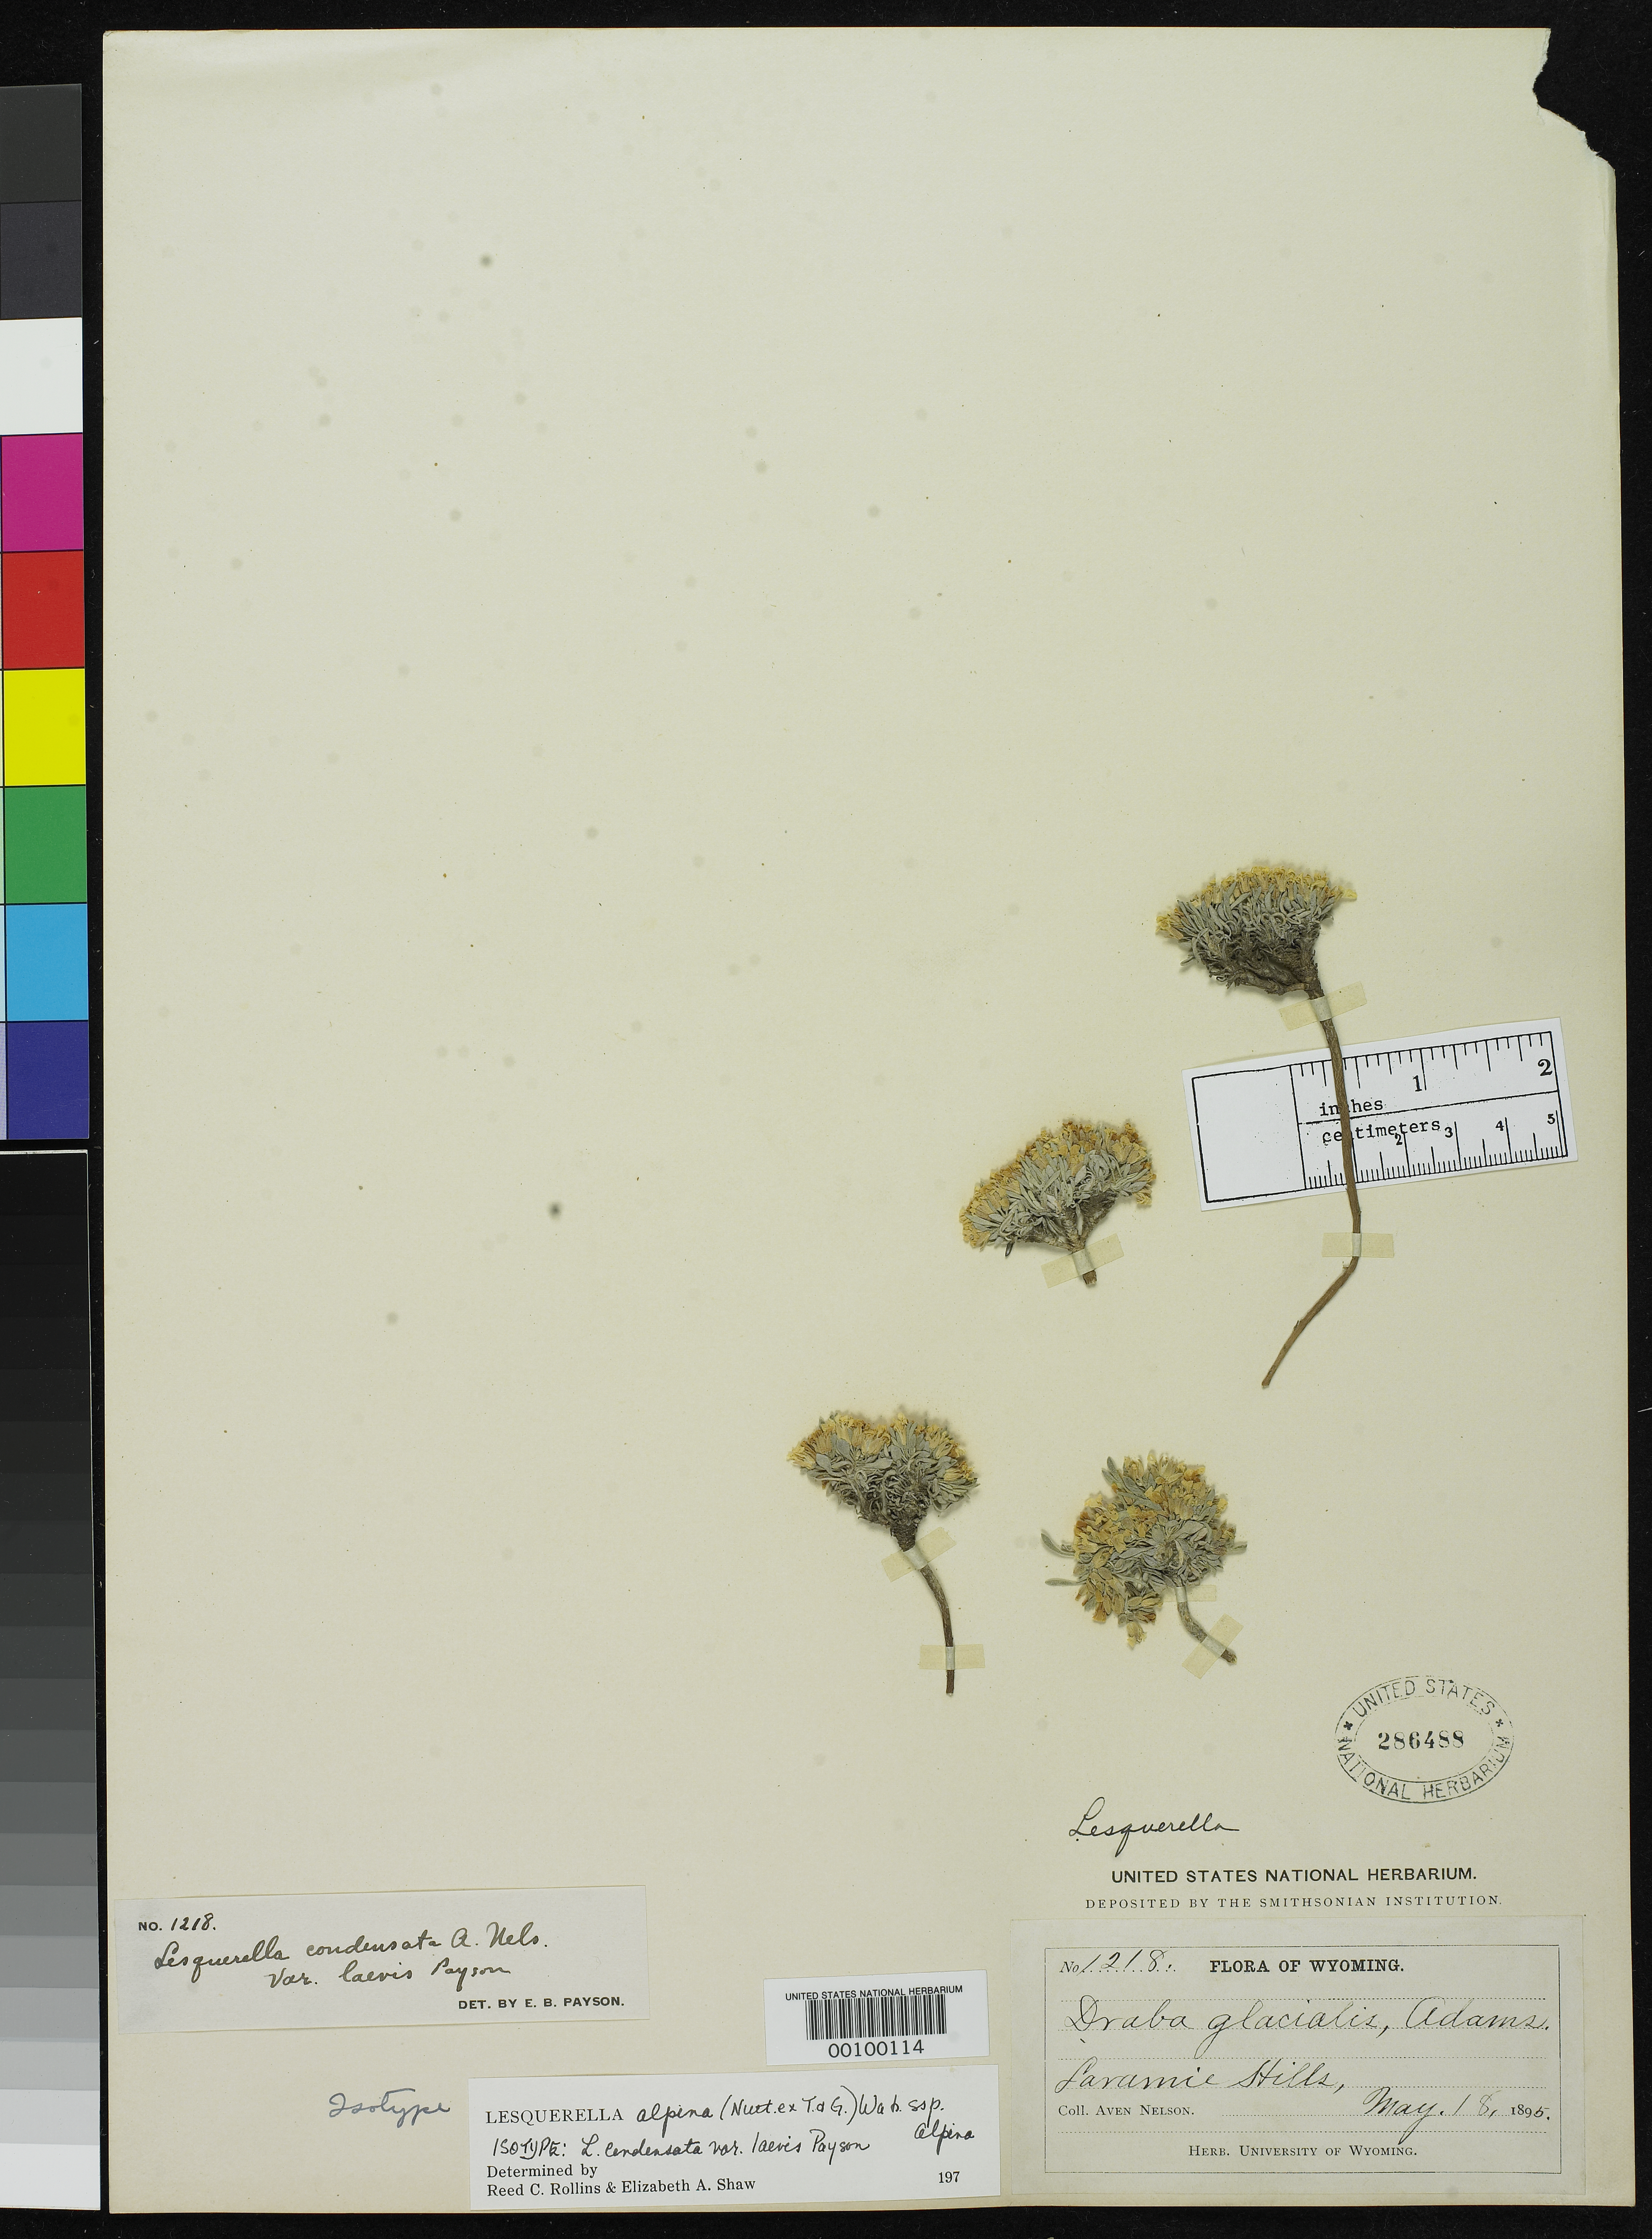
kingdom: Plantae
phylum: Tracheophyta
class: Magnoliopsida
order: Brassicales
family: Brassicaceae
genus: Lesquerella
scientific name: Lesquerella condensata var. laevis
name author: Payson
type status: Isotype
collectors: A. Nelson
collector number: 1218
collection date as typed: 18 May 1895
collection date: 1895-05-18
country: United States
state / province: Wyoming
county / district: Albany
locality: Laramie Hills.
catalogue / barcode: US 286488